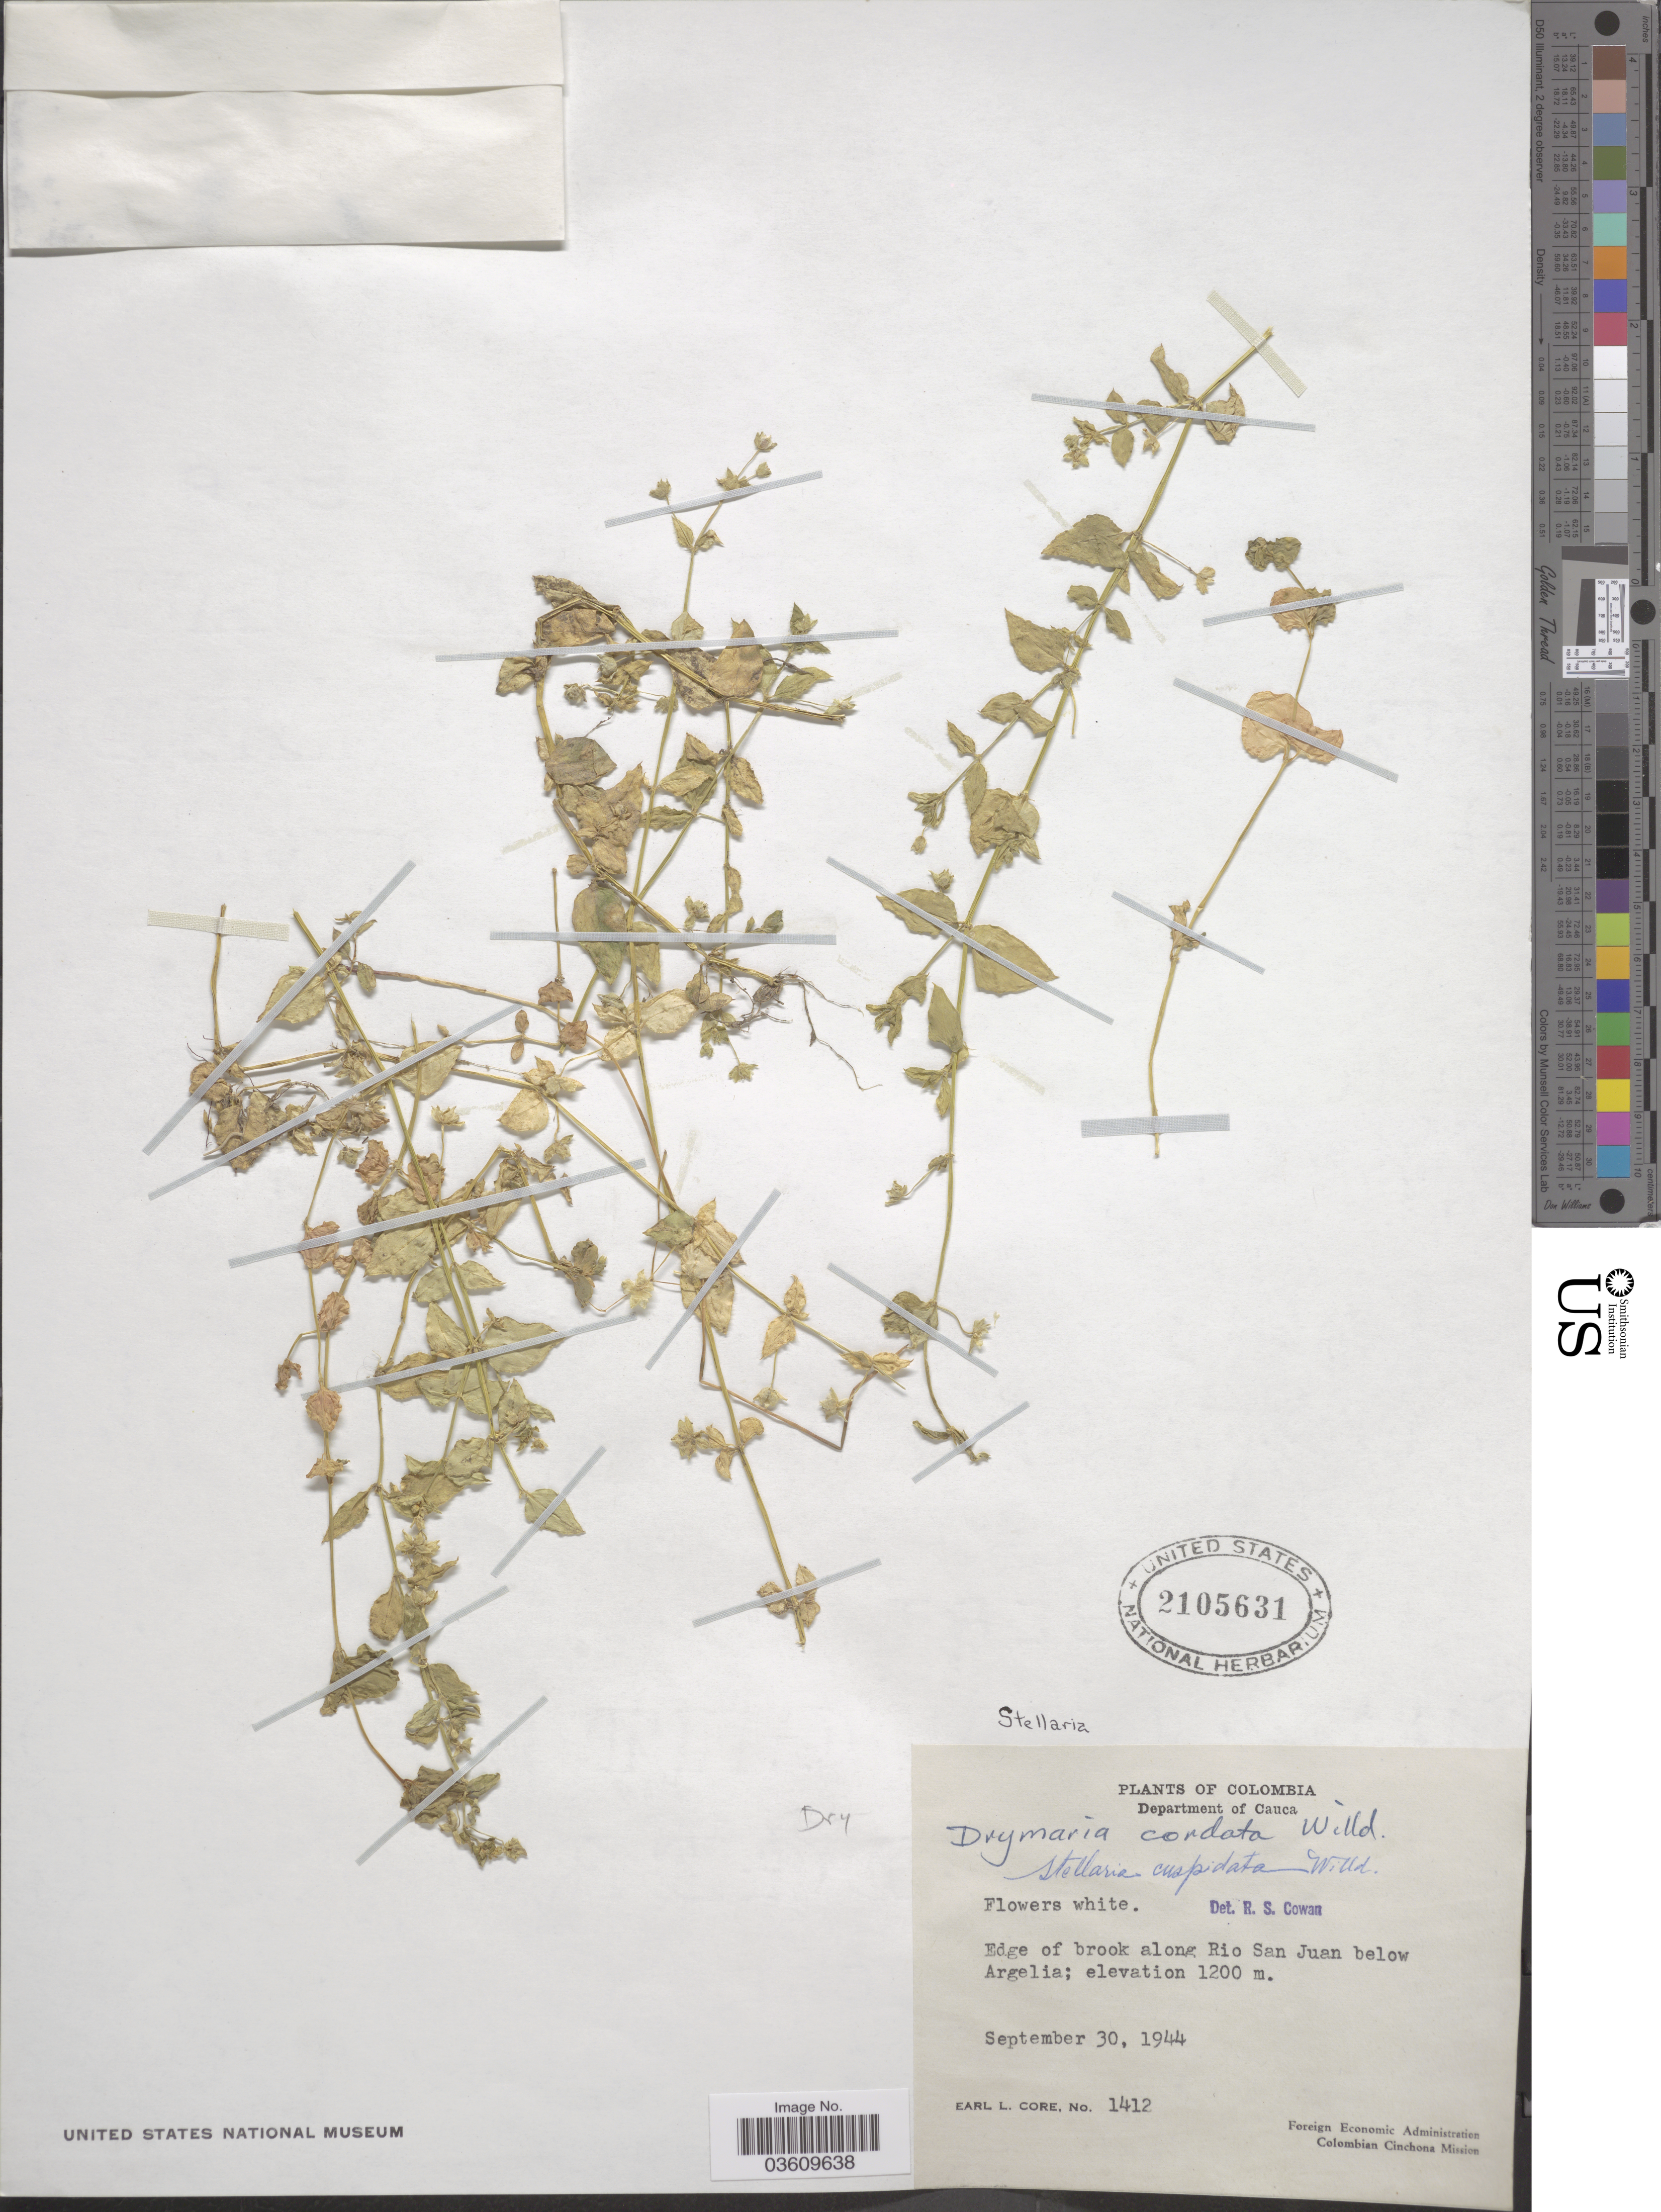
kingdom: Plantae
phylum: Tracheophyta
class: Magnoliopsida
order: Caryophyllales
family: Caryophyllaceae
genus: Stellaria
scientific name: Stellaria cuspidata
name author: Willd. ex Schltdl.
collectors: E. L. Core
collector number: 1412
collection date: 1944-09-30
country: Colombia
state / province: Cauca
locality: Department of Cauca. Edge of brook along Rio San Juan below Argelia.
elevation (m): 1200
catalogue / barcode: US 2105631